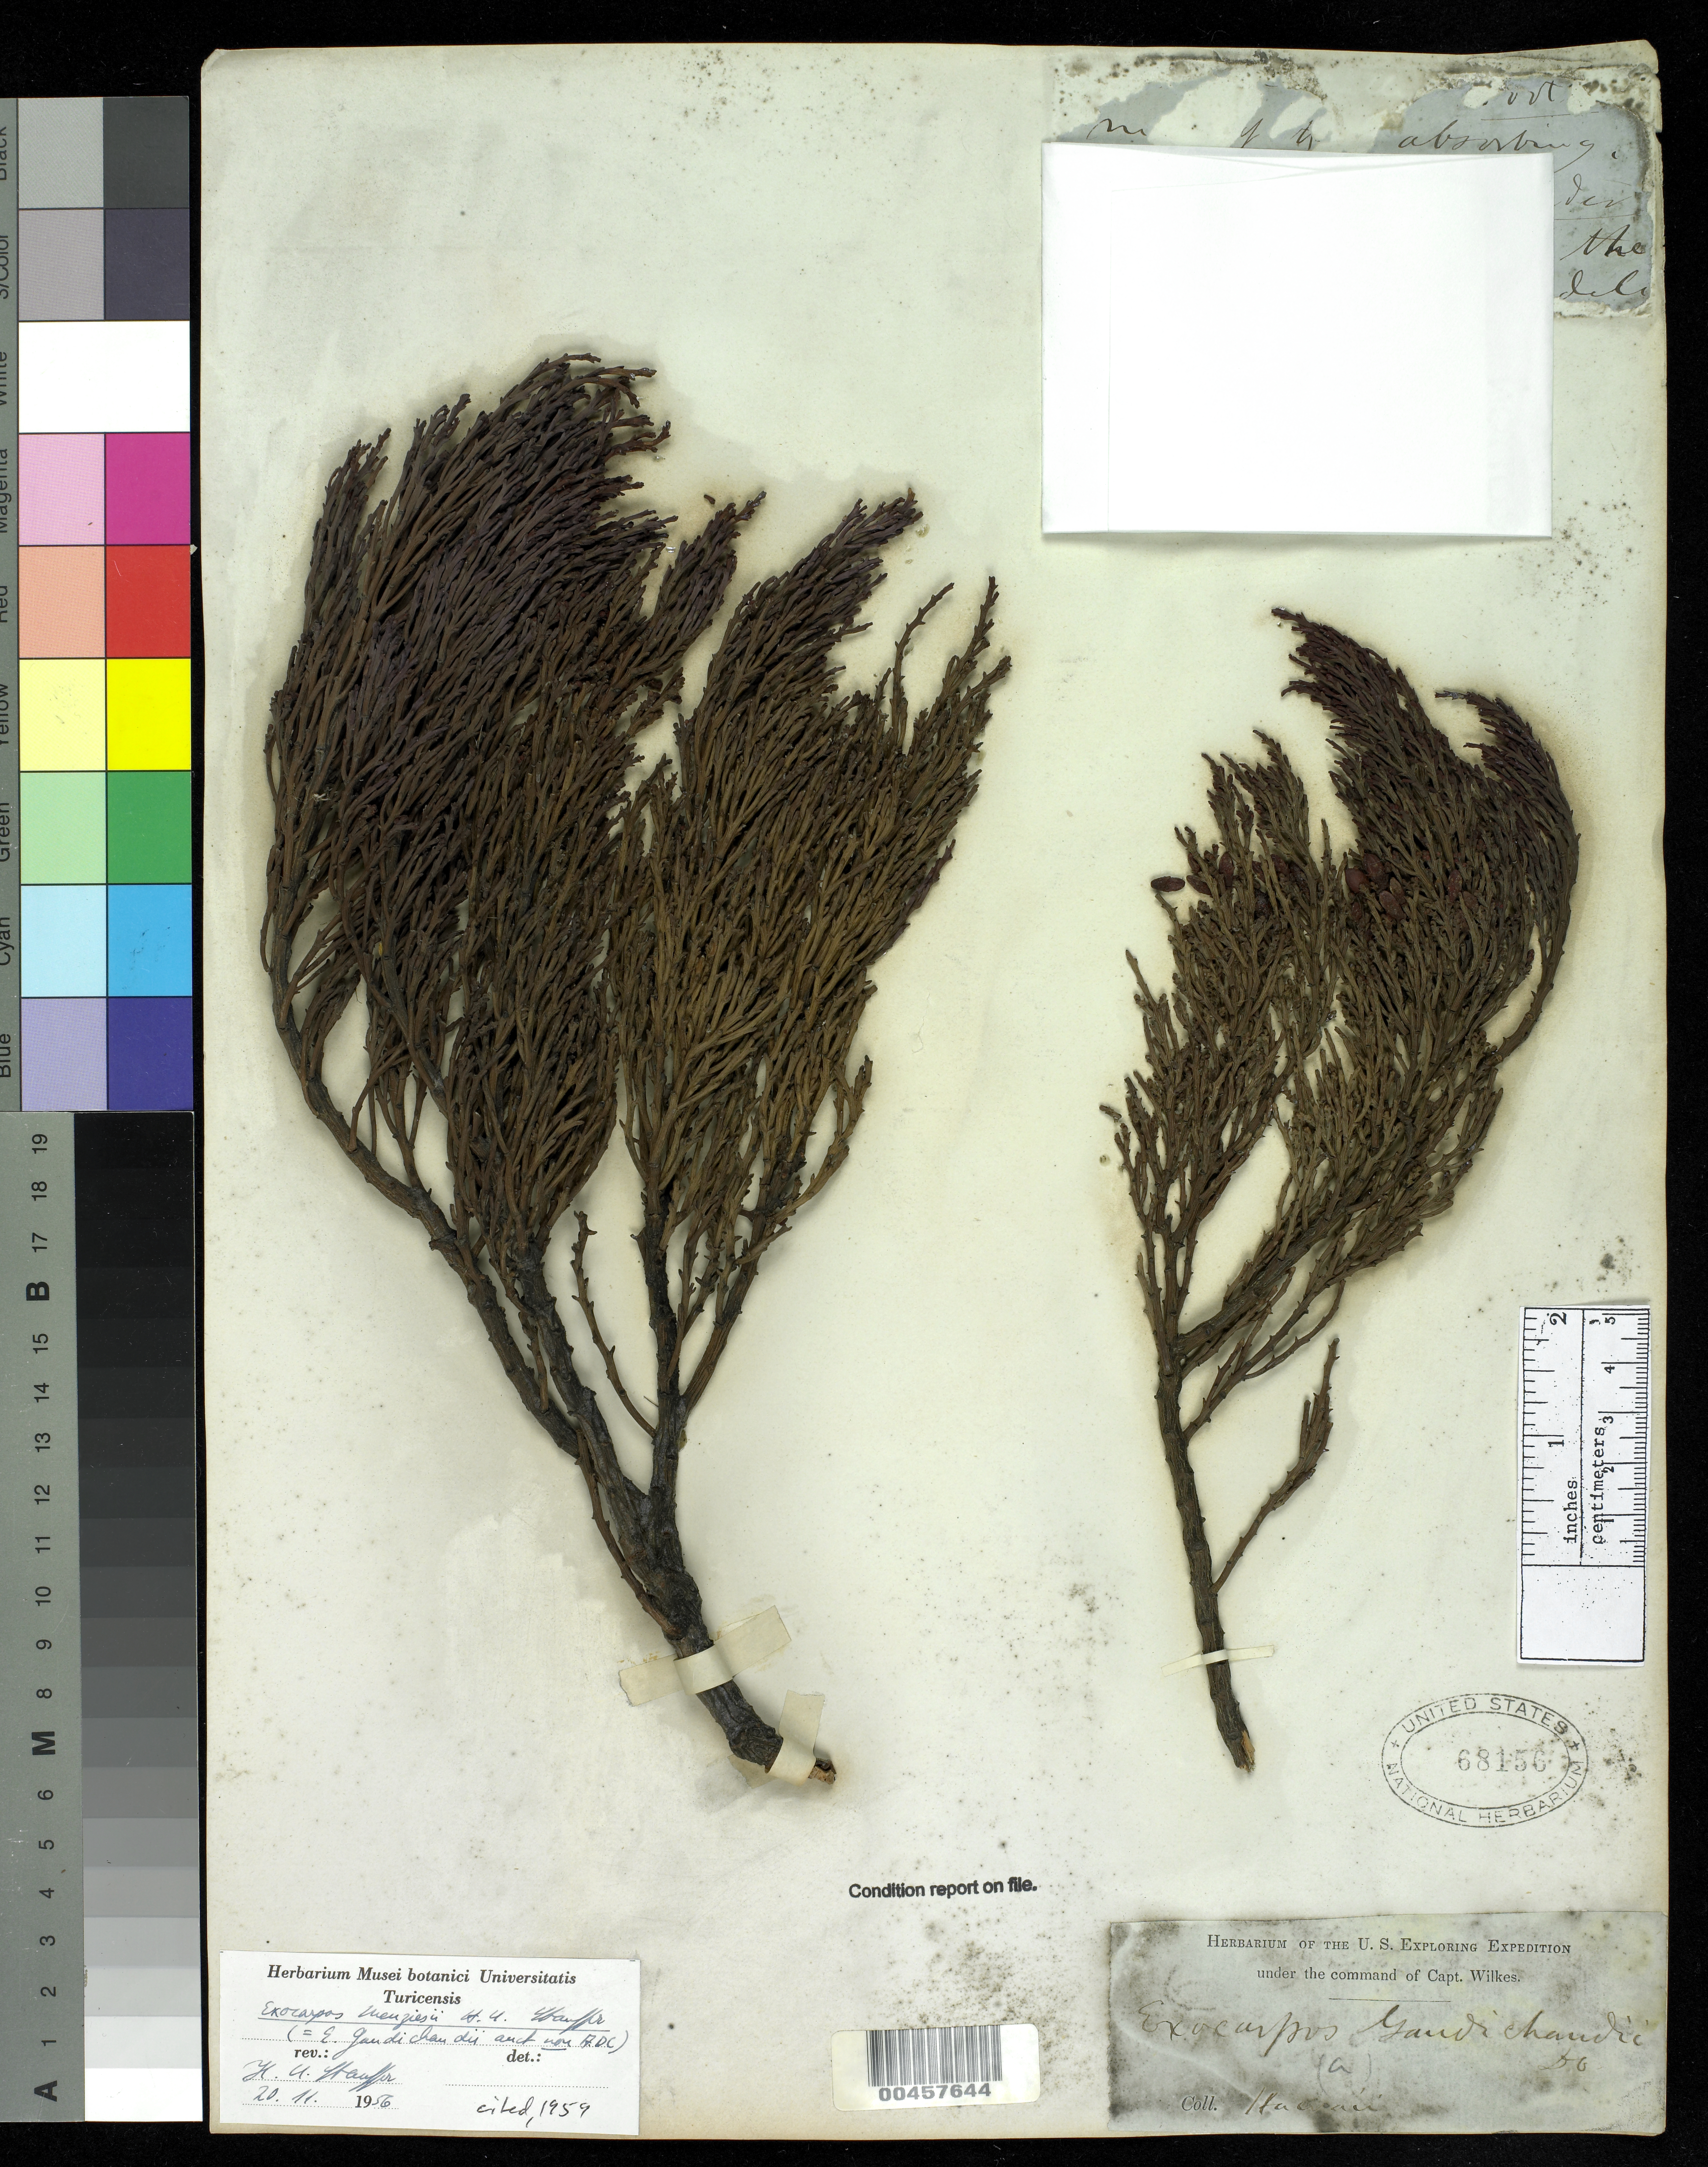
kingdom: Plantae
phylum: Tracheophyta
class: Magnoliopsida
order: Santalales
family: Santalaceae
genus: Exocarpos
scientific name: Exocarpos menziesii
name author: Stauffer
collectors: Wilkes Explor. Exped.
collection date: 1838/1842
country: United States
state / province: Hawaii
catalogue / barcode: US 68156